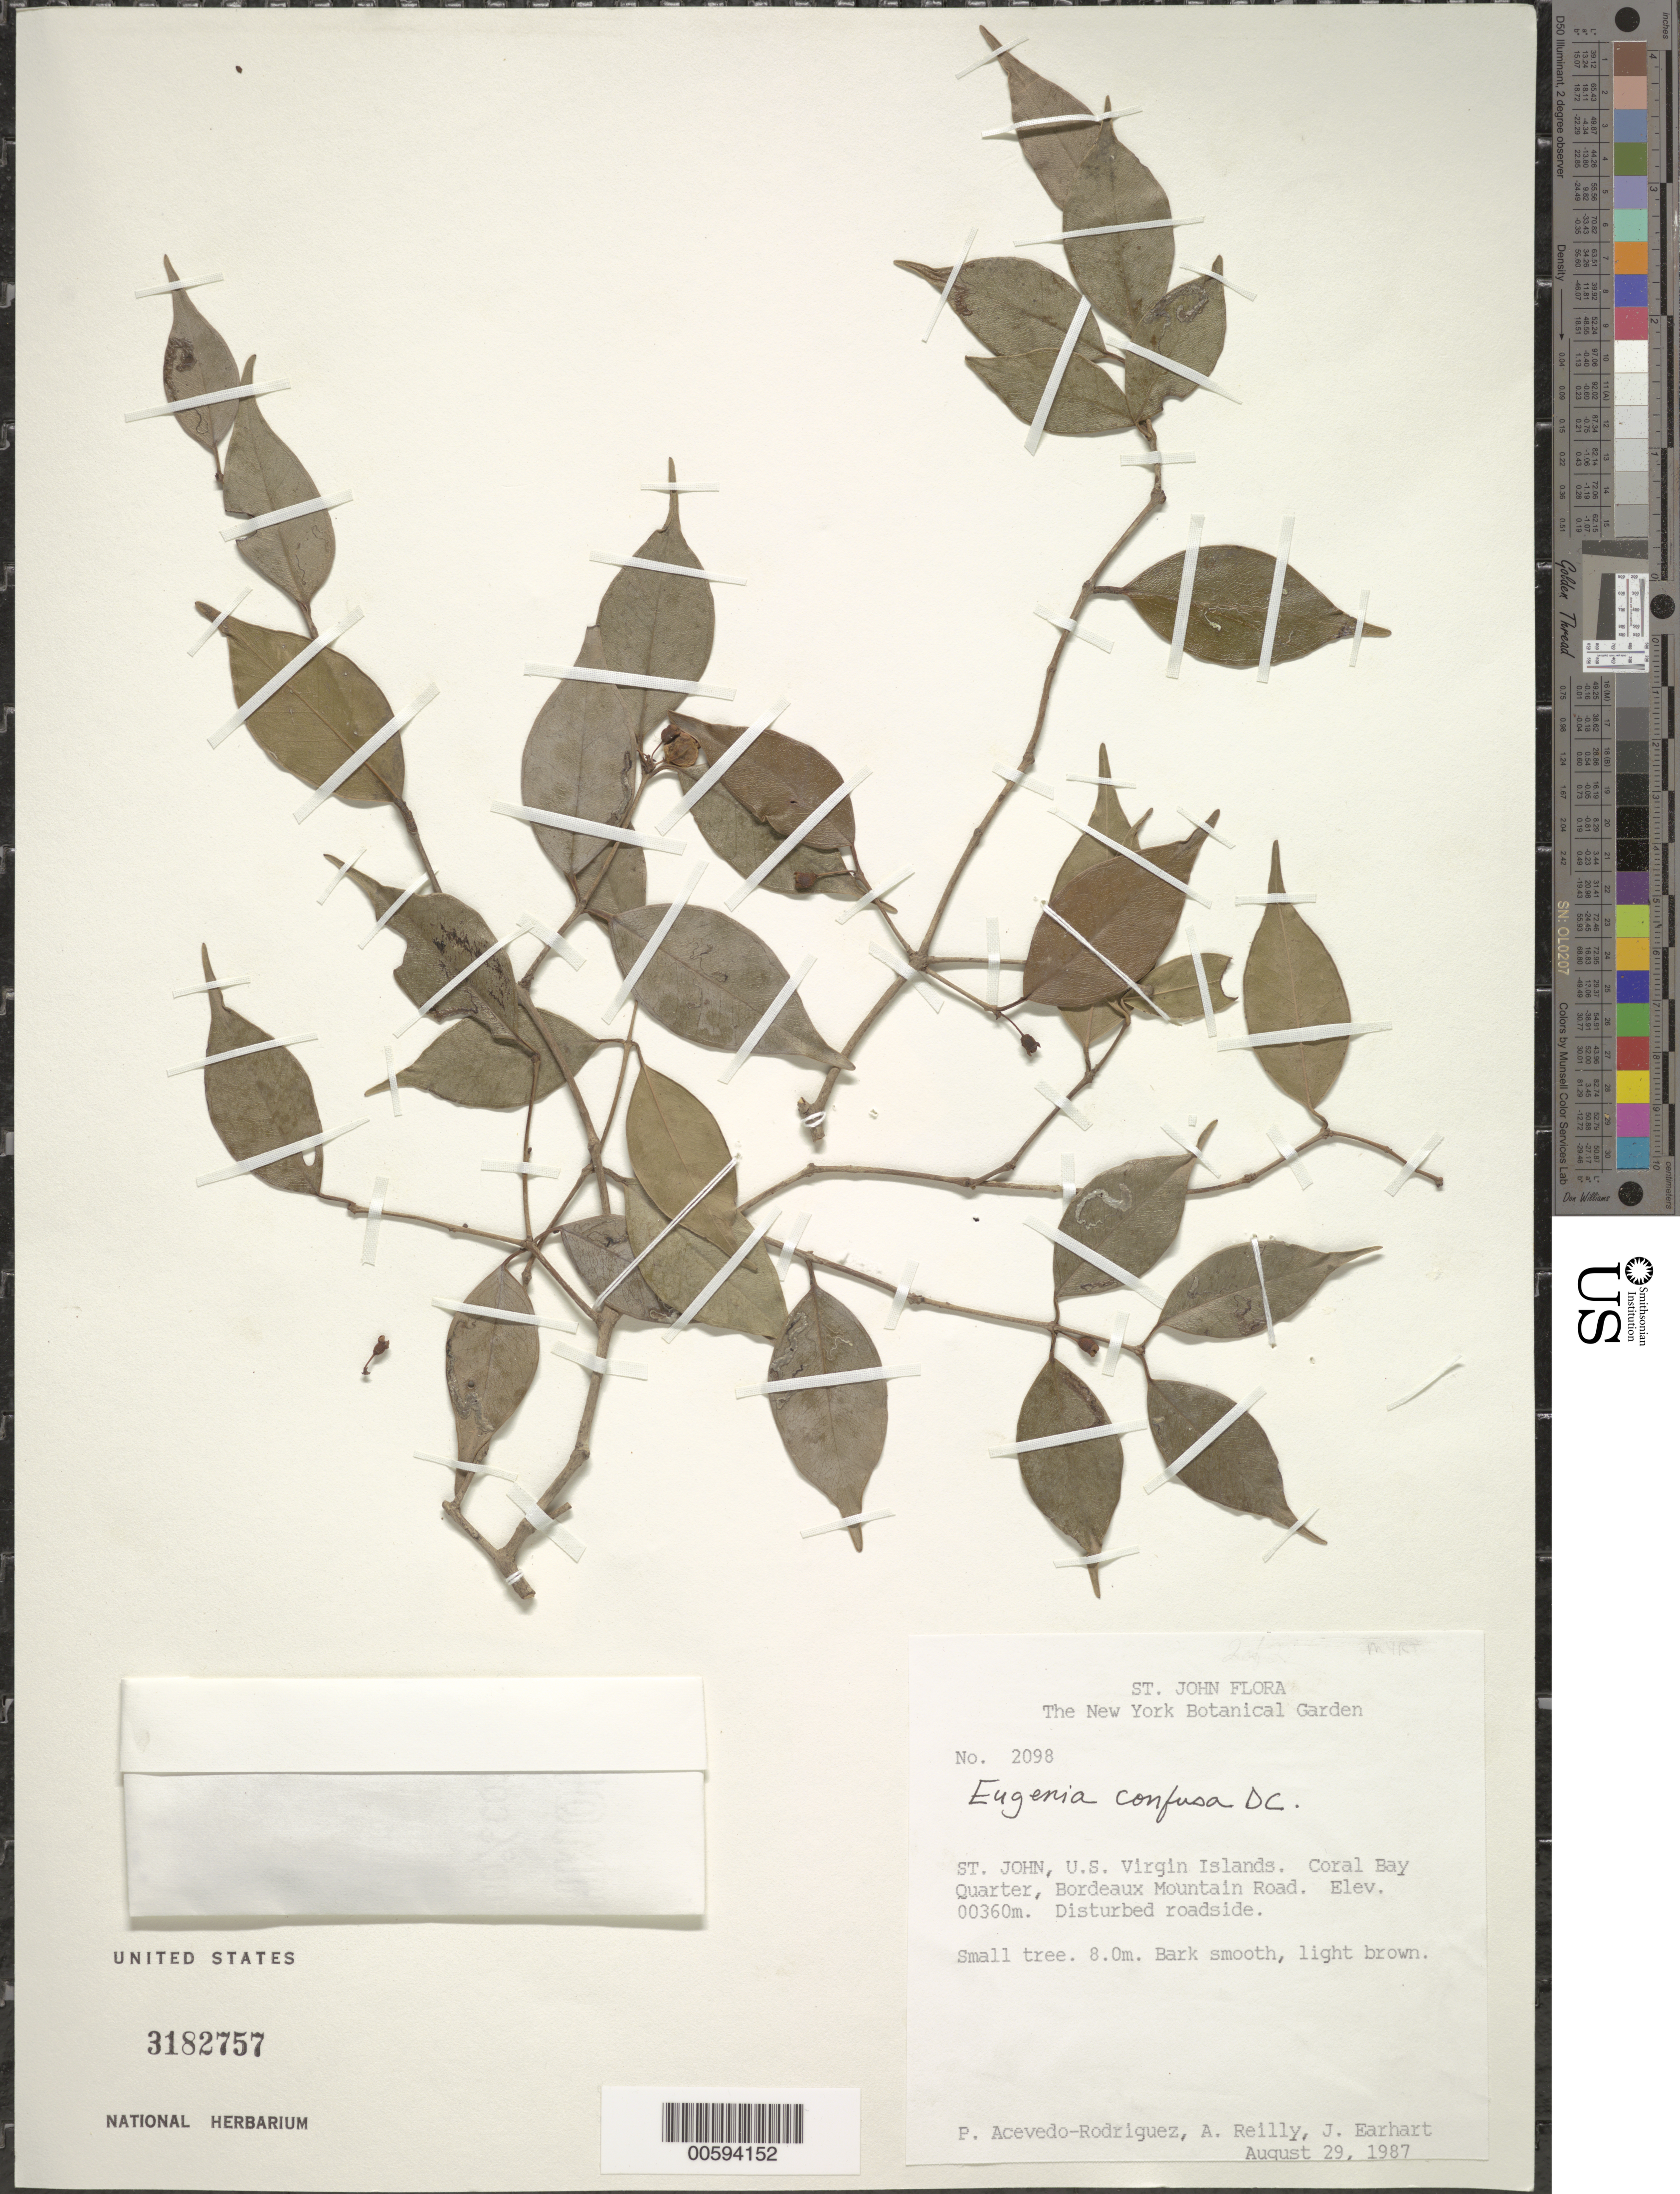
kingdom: Plantae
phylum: Tracheophyta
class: Magnoliopsida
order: Myrtales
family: Myrtaceae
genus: Eugenia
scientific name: Eugenia confusa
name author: DC.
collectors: P. Acevedo-Rodr., A. Reilly & J. Earhart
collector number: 2098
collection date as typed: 29 Aug 1987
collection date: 1987-08-29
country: U.S. Virgin Islands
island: St. John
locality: Coral Bay Quarter; along dirt road to Bordeaux Mountain.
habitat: Disturbed roadside.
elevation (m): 360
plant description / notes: ASU, NY, UPR, US, VINPS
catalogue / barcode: US 3182757